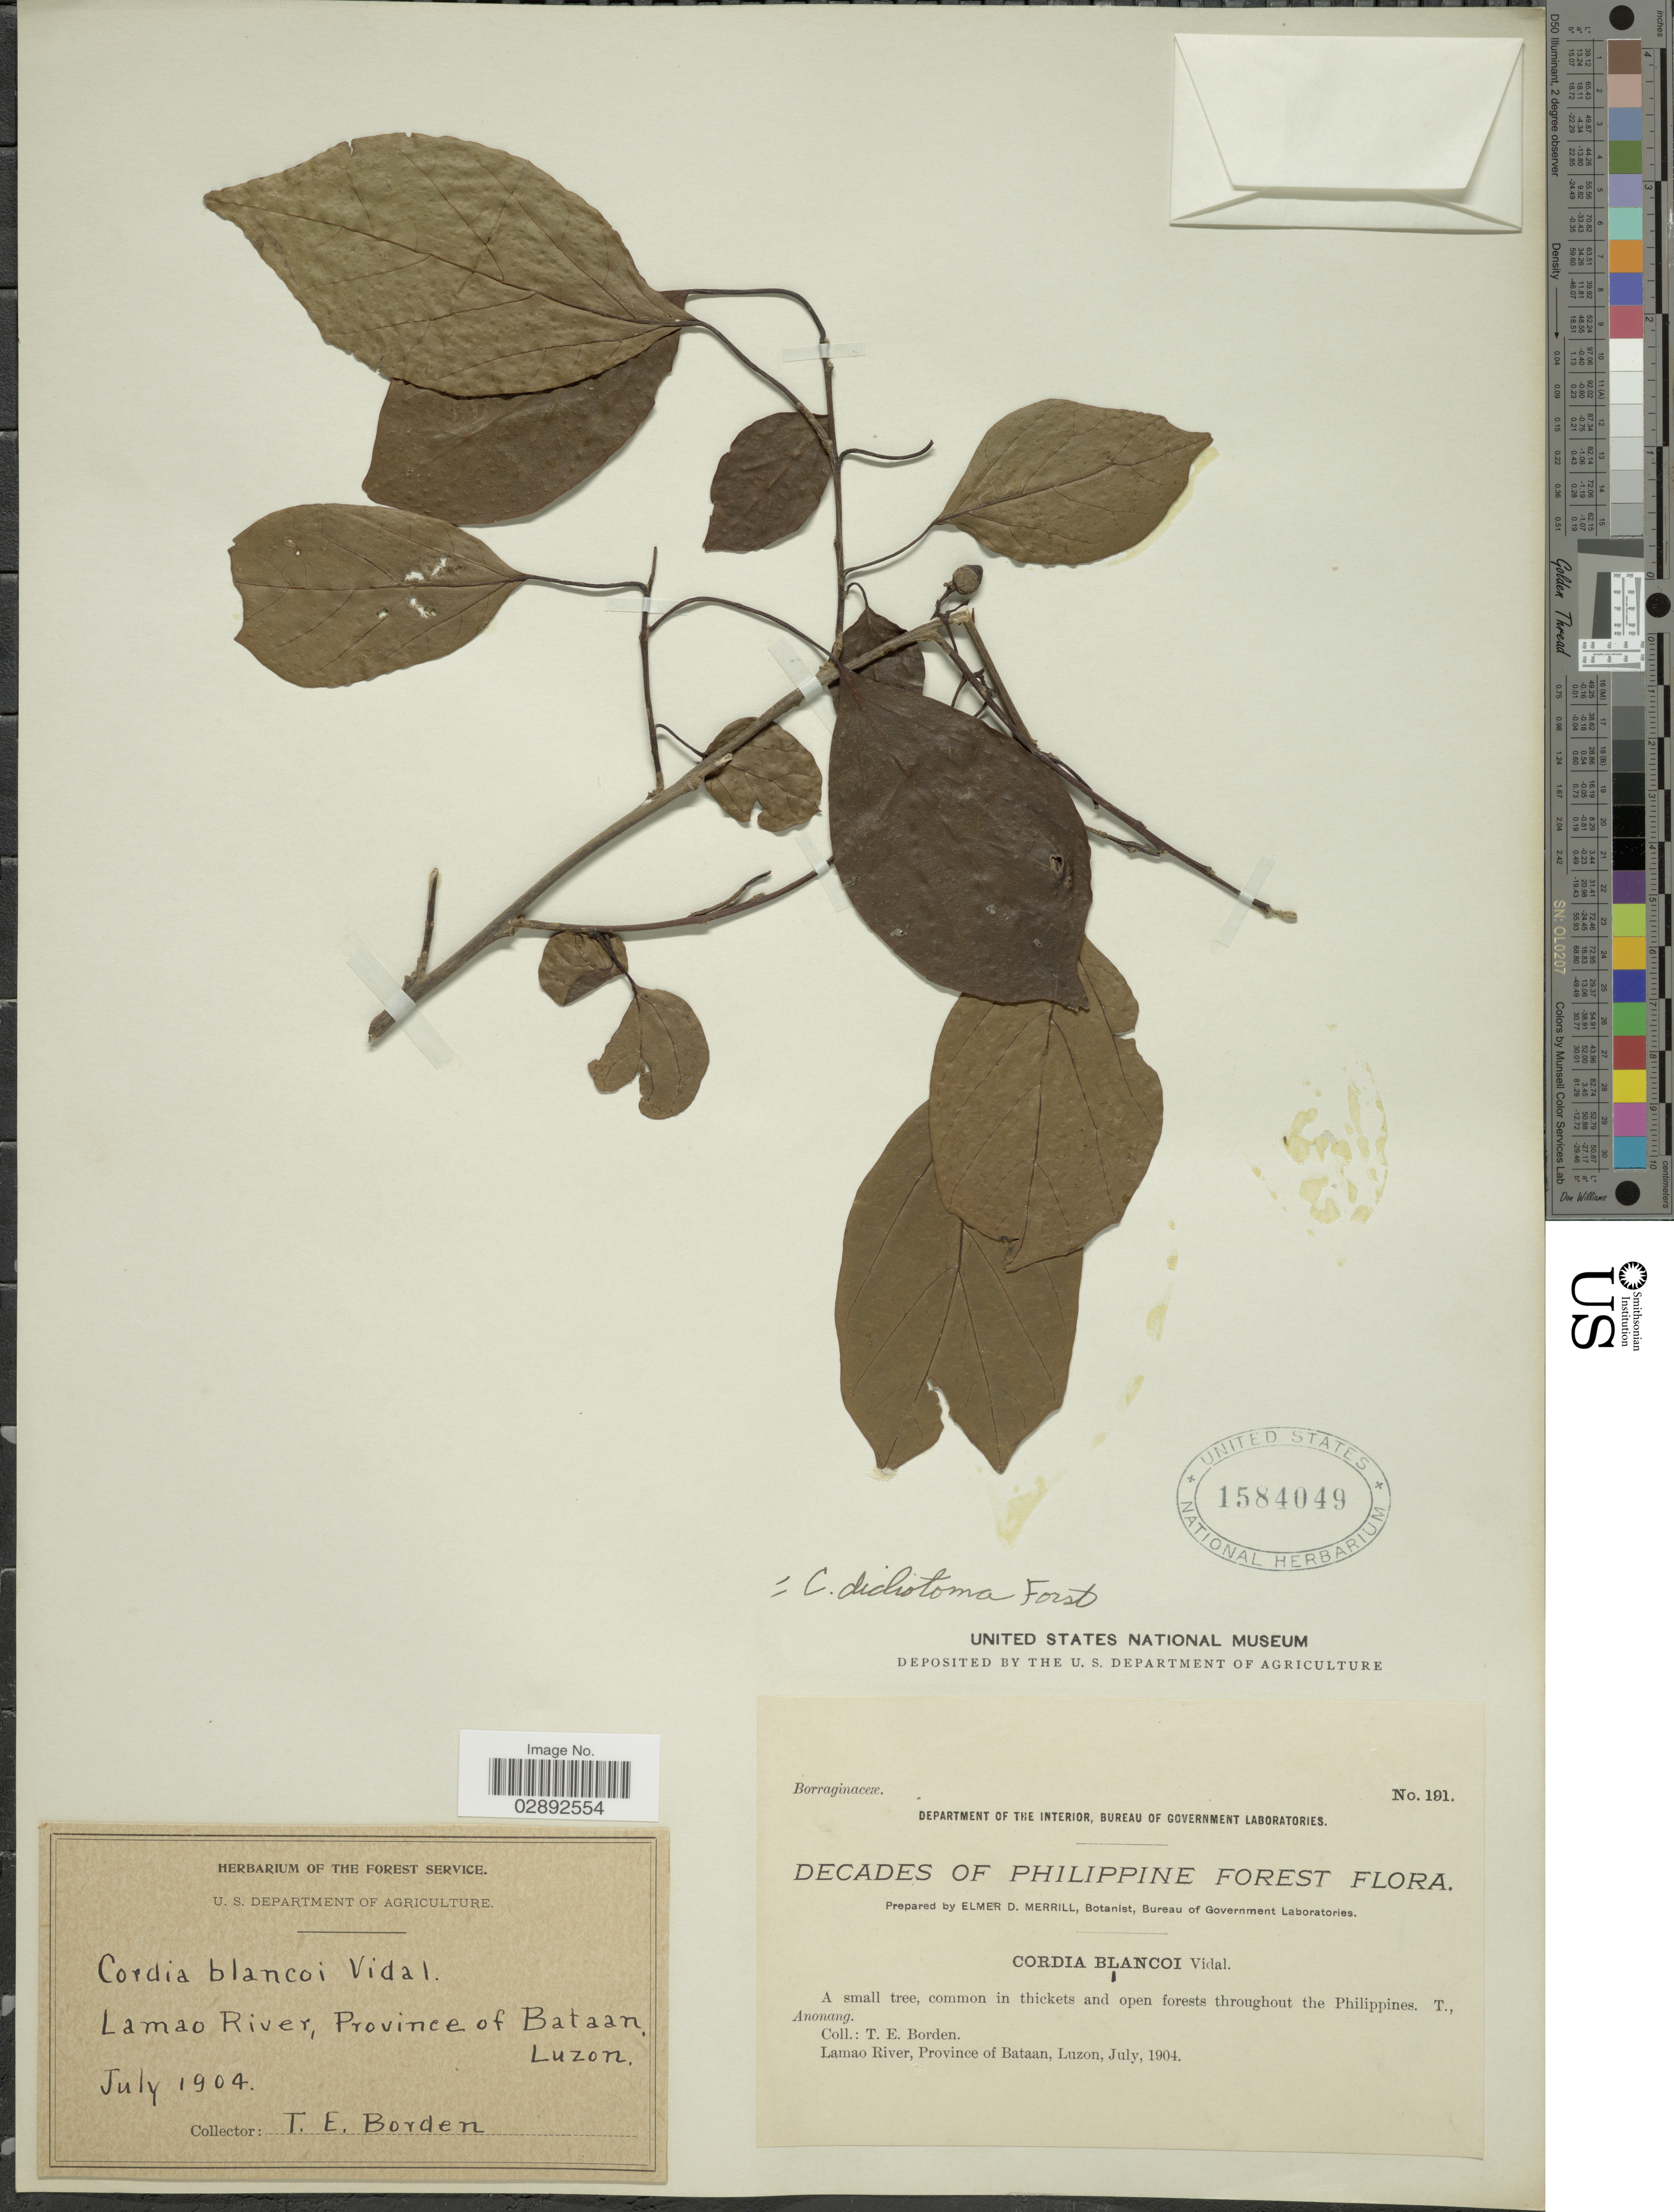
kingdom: Plantae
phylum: Tracheophyta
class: Magnoliopsida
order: Boraginales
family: Cordiaceae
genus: Cordia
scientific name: Cordia dichotoma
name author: G. Forst.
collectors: T. E. Borden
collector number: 191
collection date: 1904-07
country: Philippines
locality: Lamao River, Province of Bataan, Luzon.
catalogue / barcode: US 1584049